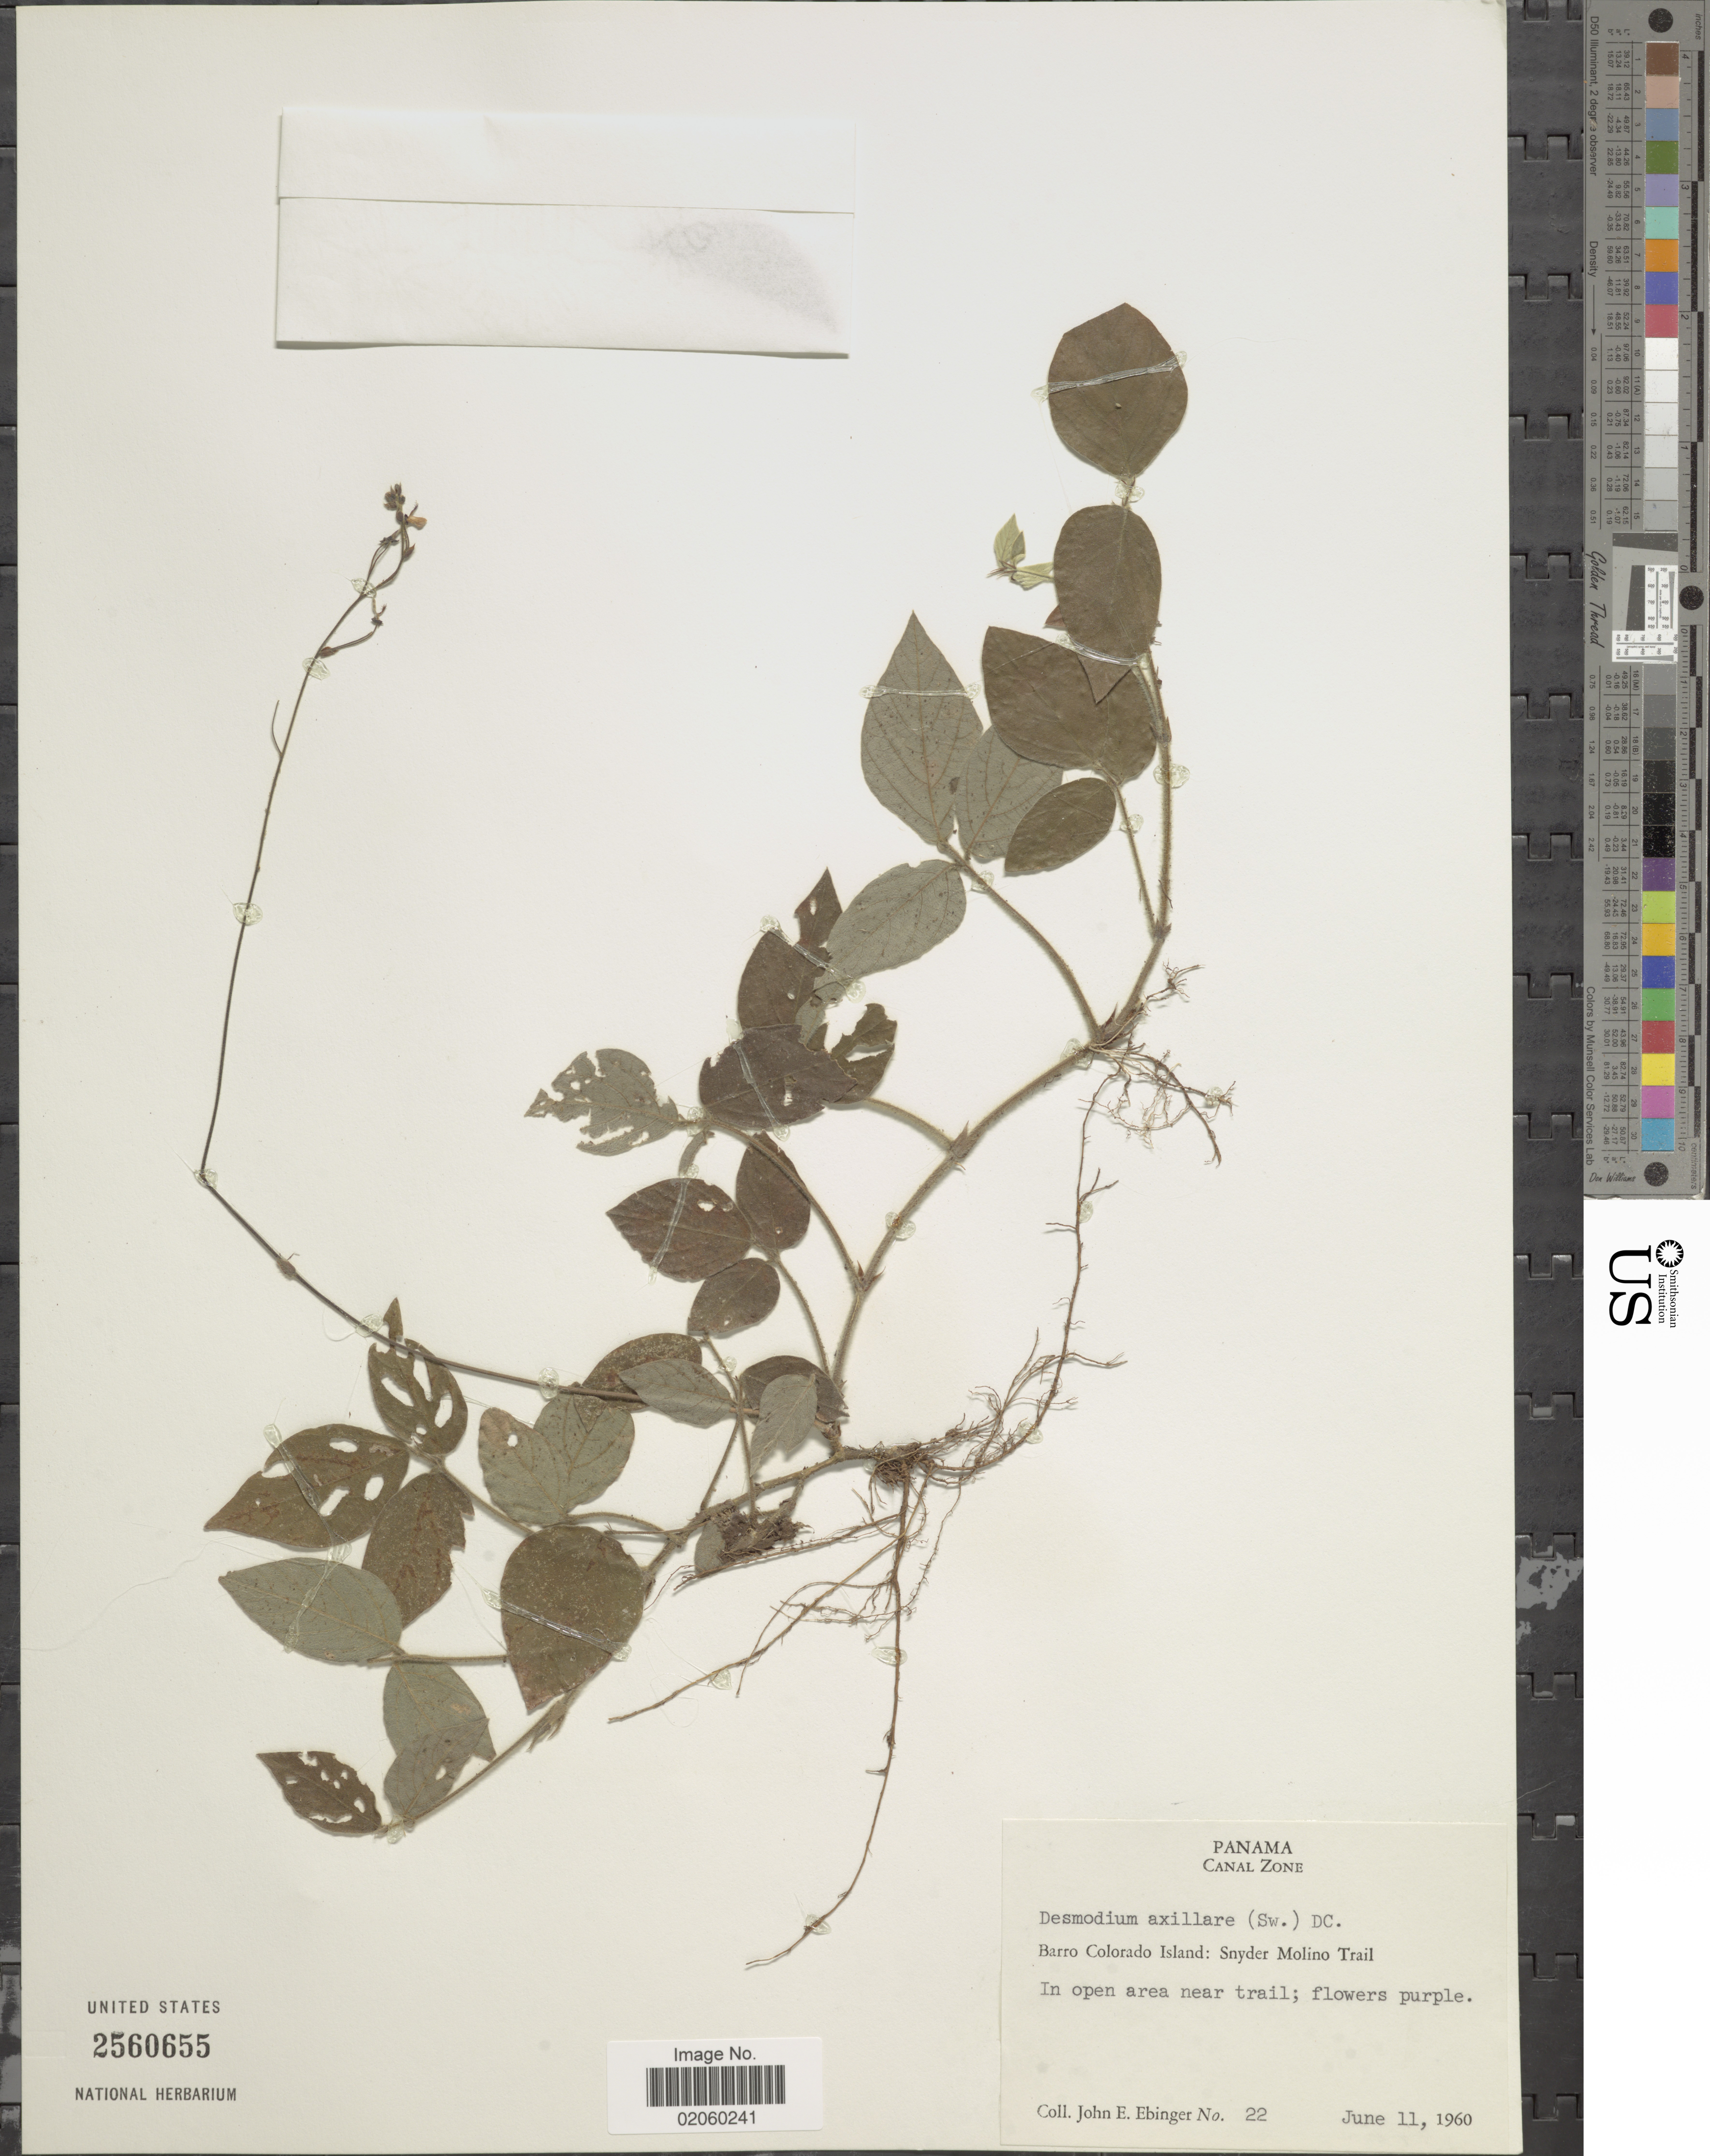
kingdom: Plantae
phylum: Tracheophyta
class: Magnoliopsida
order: Fabales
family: Fabaceae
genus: Desmodium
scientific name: Desmodium axillare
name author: (Sw.) DC.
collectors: J. Ebinger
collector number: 22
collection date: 1960-06-11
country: Panama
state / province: Panamá Oeste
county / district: Canal Zone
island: Barro Colorado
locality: Canal Zone, Barro Colorado Island: Snyder Molino Trail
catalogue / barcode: US 2560655